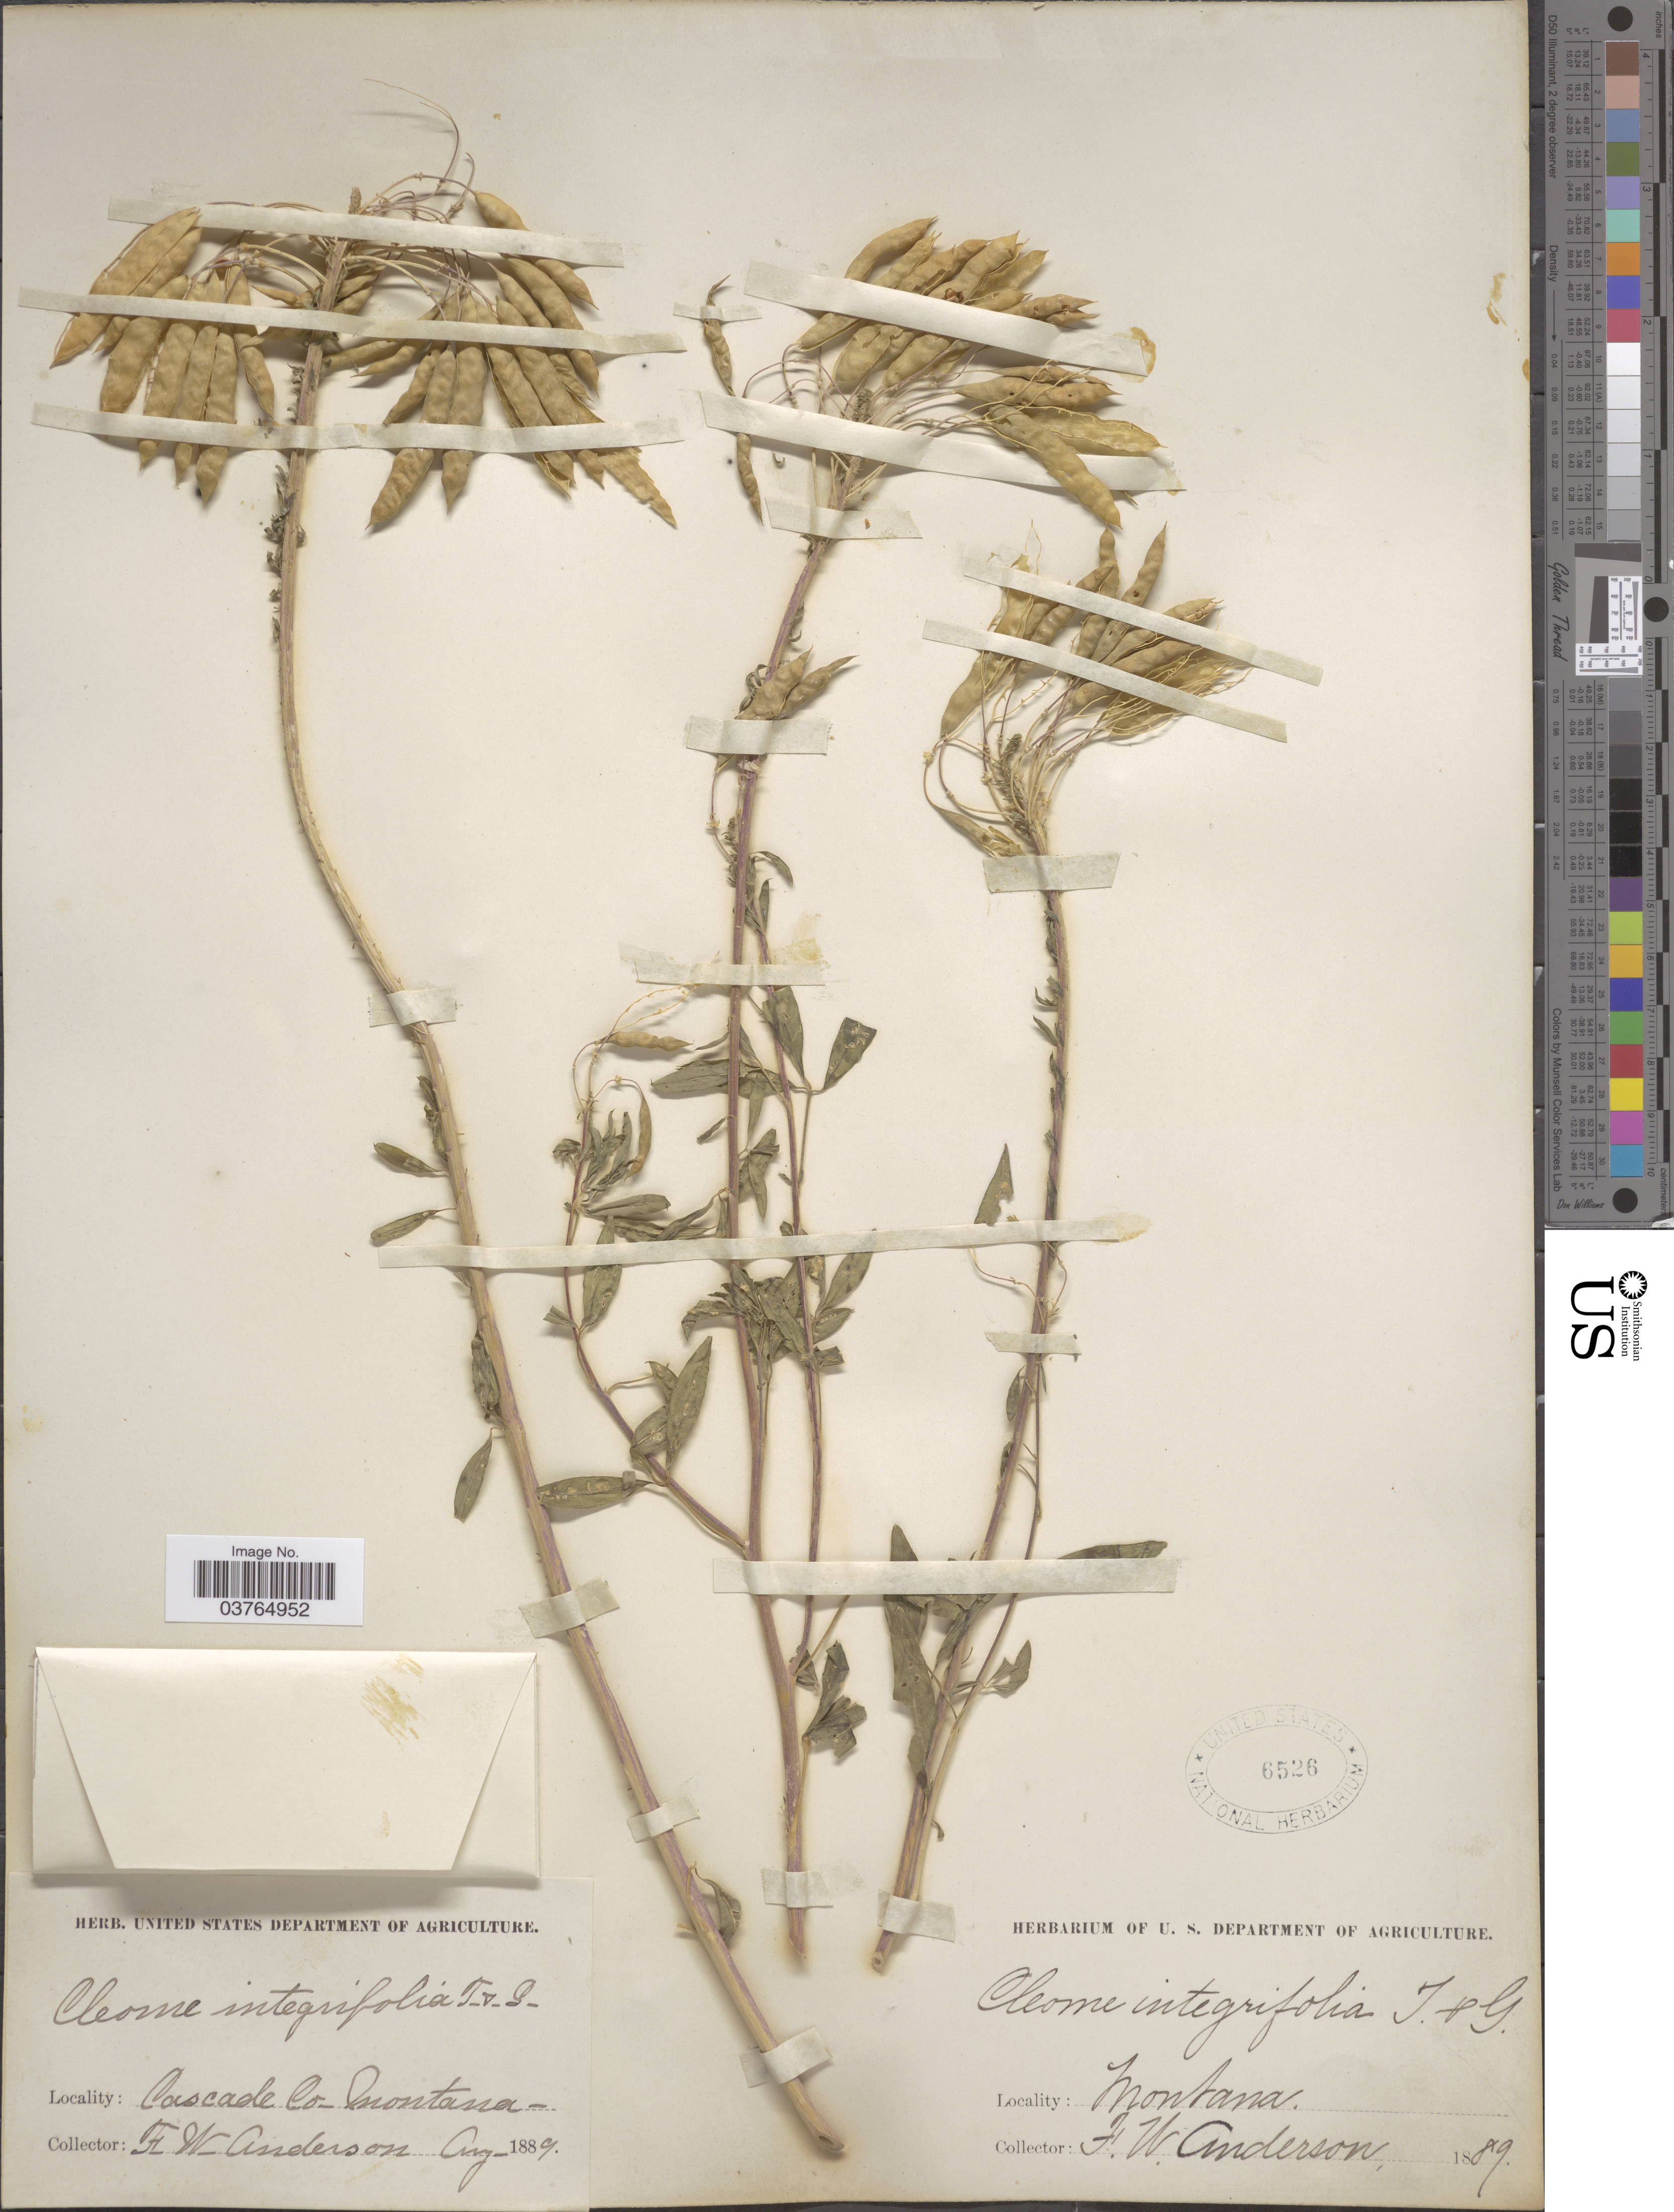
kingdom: Plantae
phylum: Tracheophyta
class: Magnoliopsida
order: Brassicales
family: Cleomaceae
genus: Cleomella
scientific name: Cleomella serrulata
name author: (Pursh) Roalson & J.C. Hall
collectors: F. W. Anderson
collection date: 1889-08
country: United States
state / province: Montana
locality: Cascade Co.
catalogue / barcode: US 6526